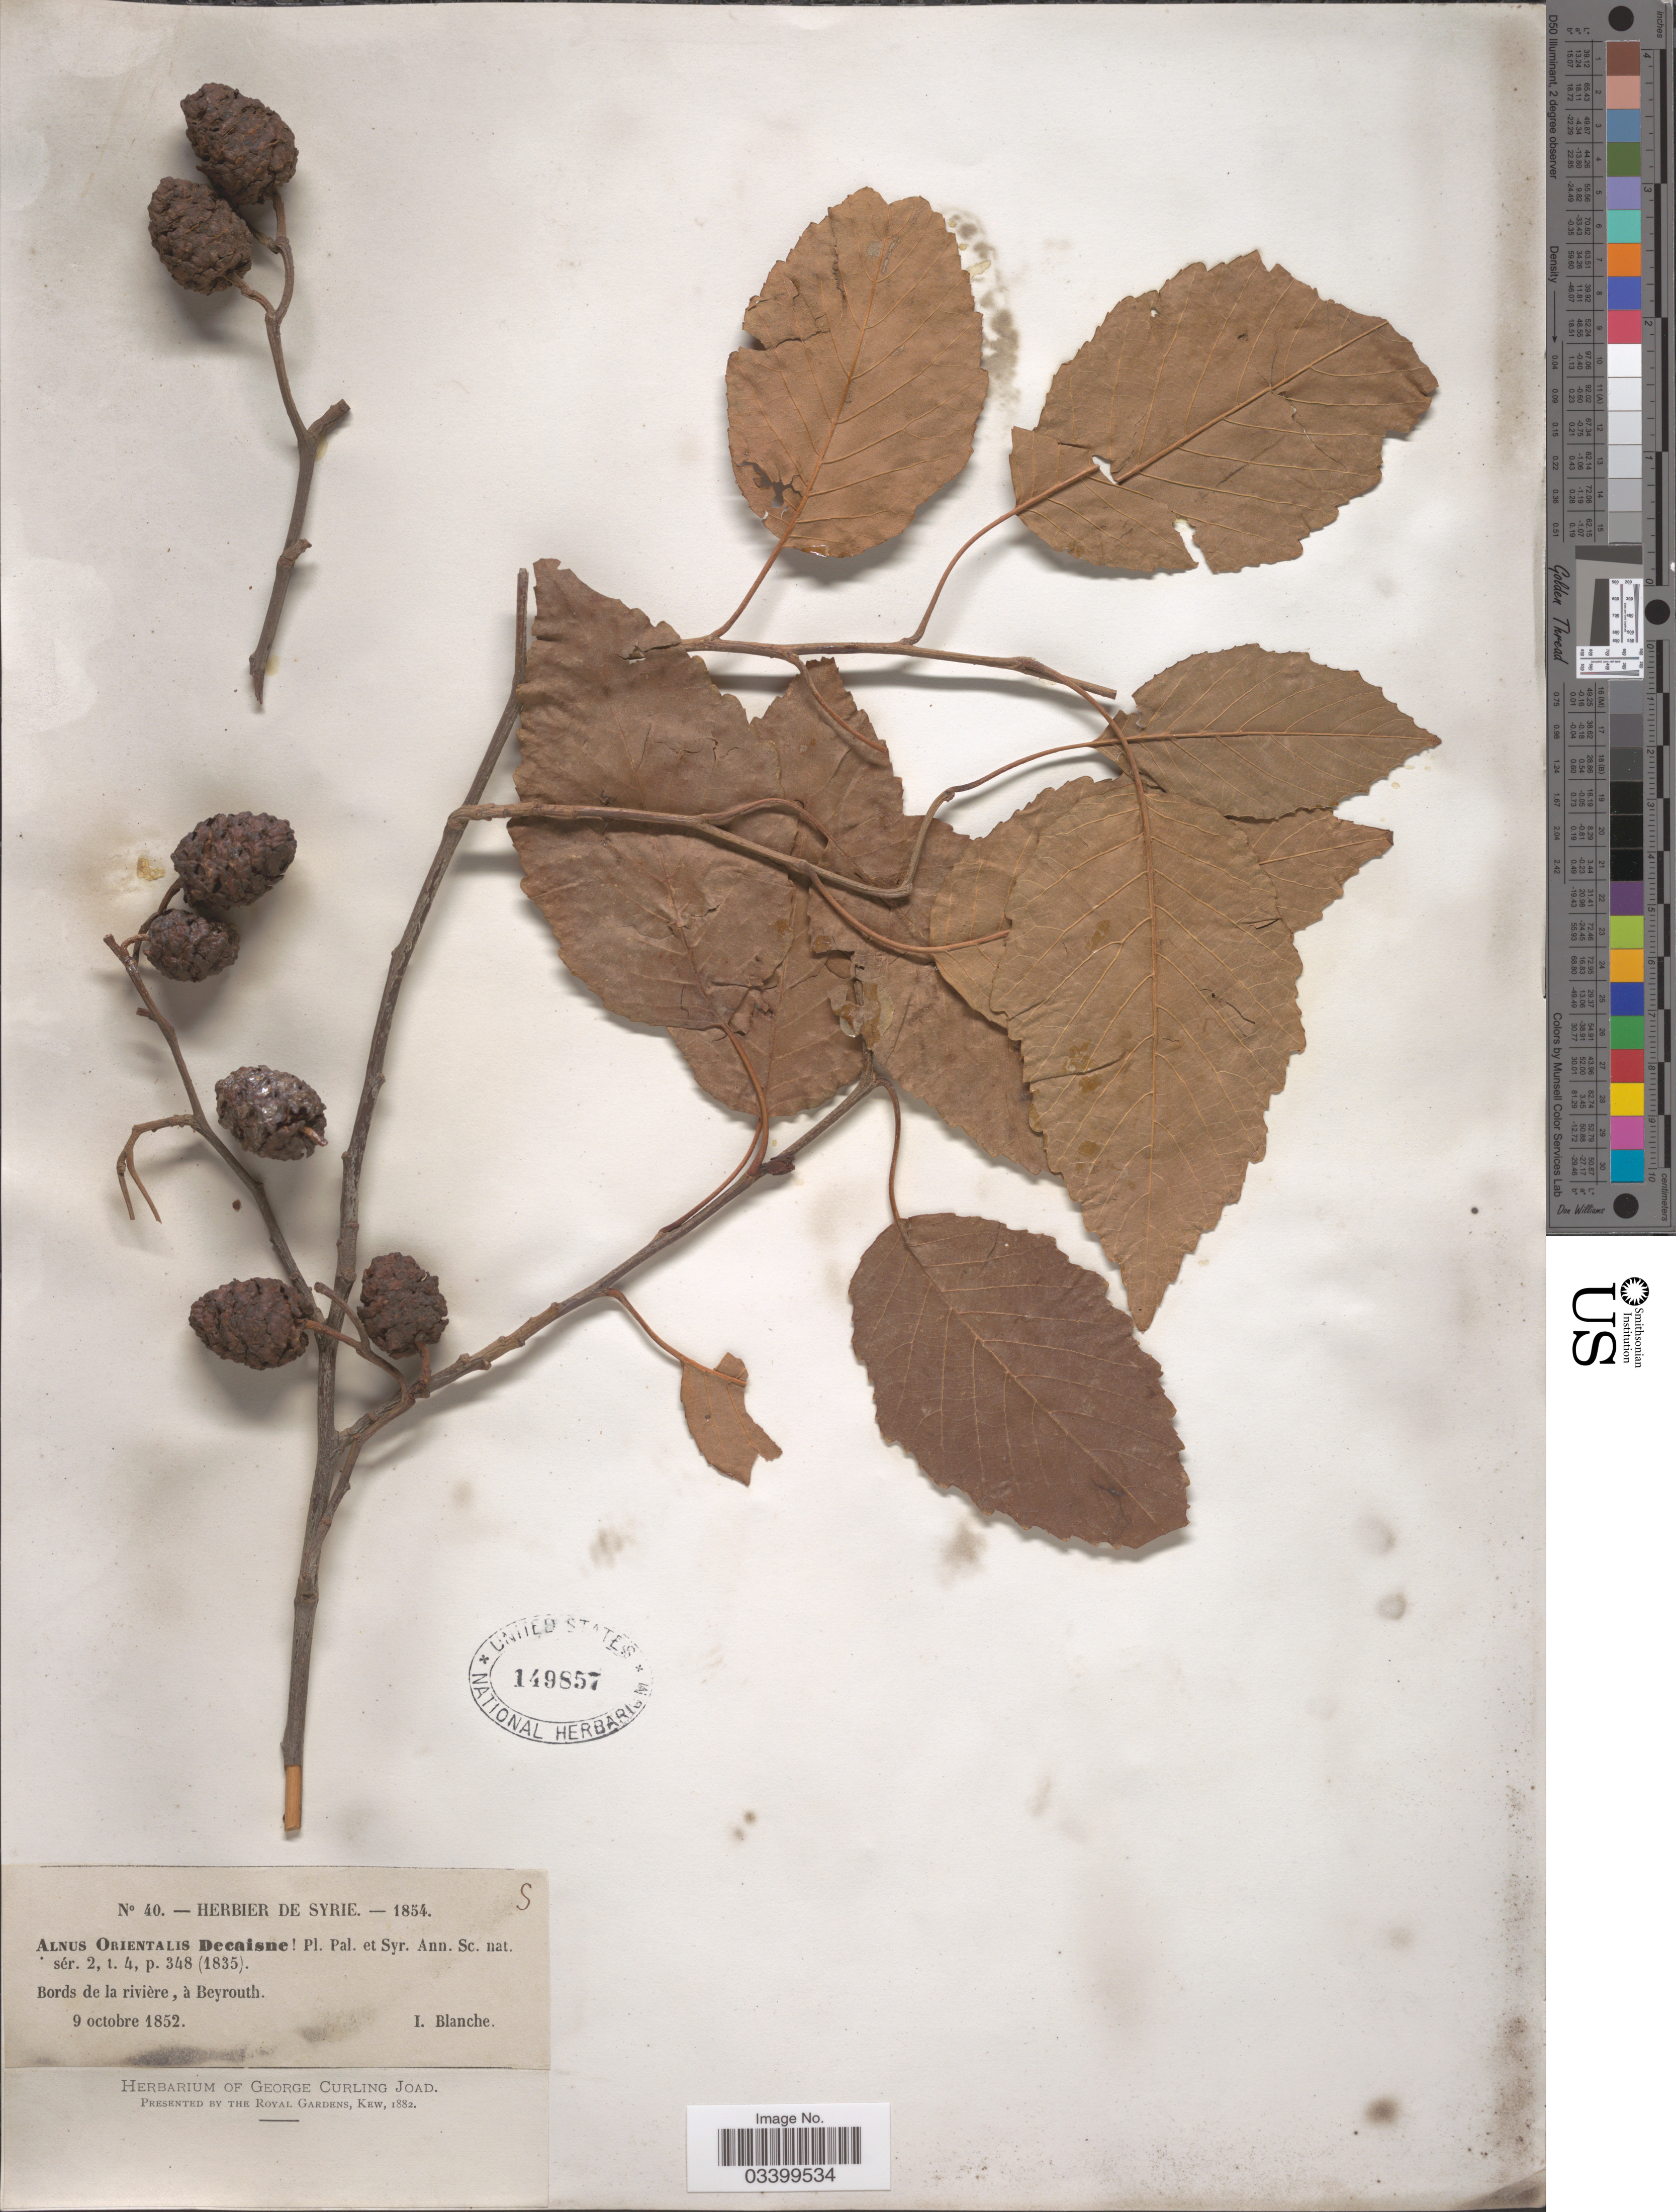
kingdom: Plantae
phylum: Tracheophyta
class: Magnoliopsida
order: Fagales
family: Betulaceae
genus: Alnus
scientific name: Alnus orientalis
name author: Decne.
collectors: I. Blanche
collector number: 40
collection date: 1852-10-09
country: Lebanon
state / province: Beyrouth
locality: Bords de la rivière, à Beyrouth.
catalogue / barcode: US 149857